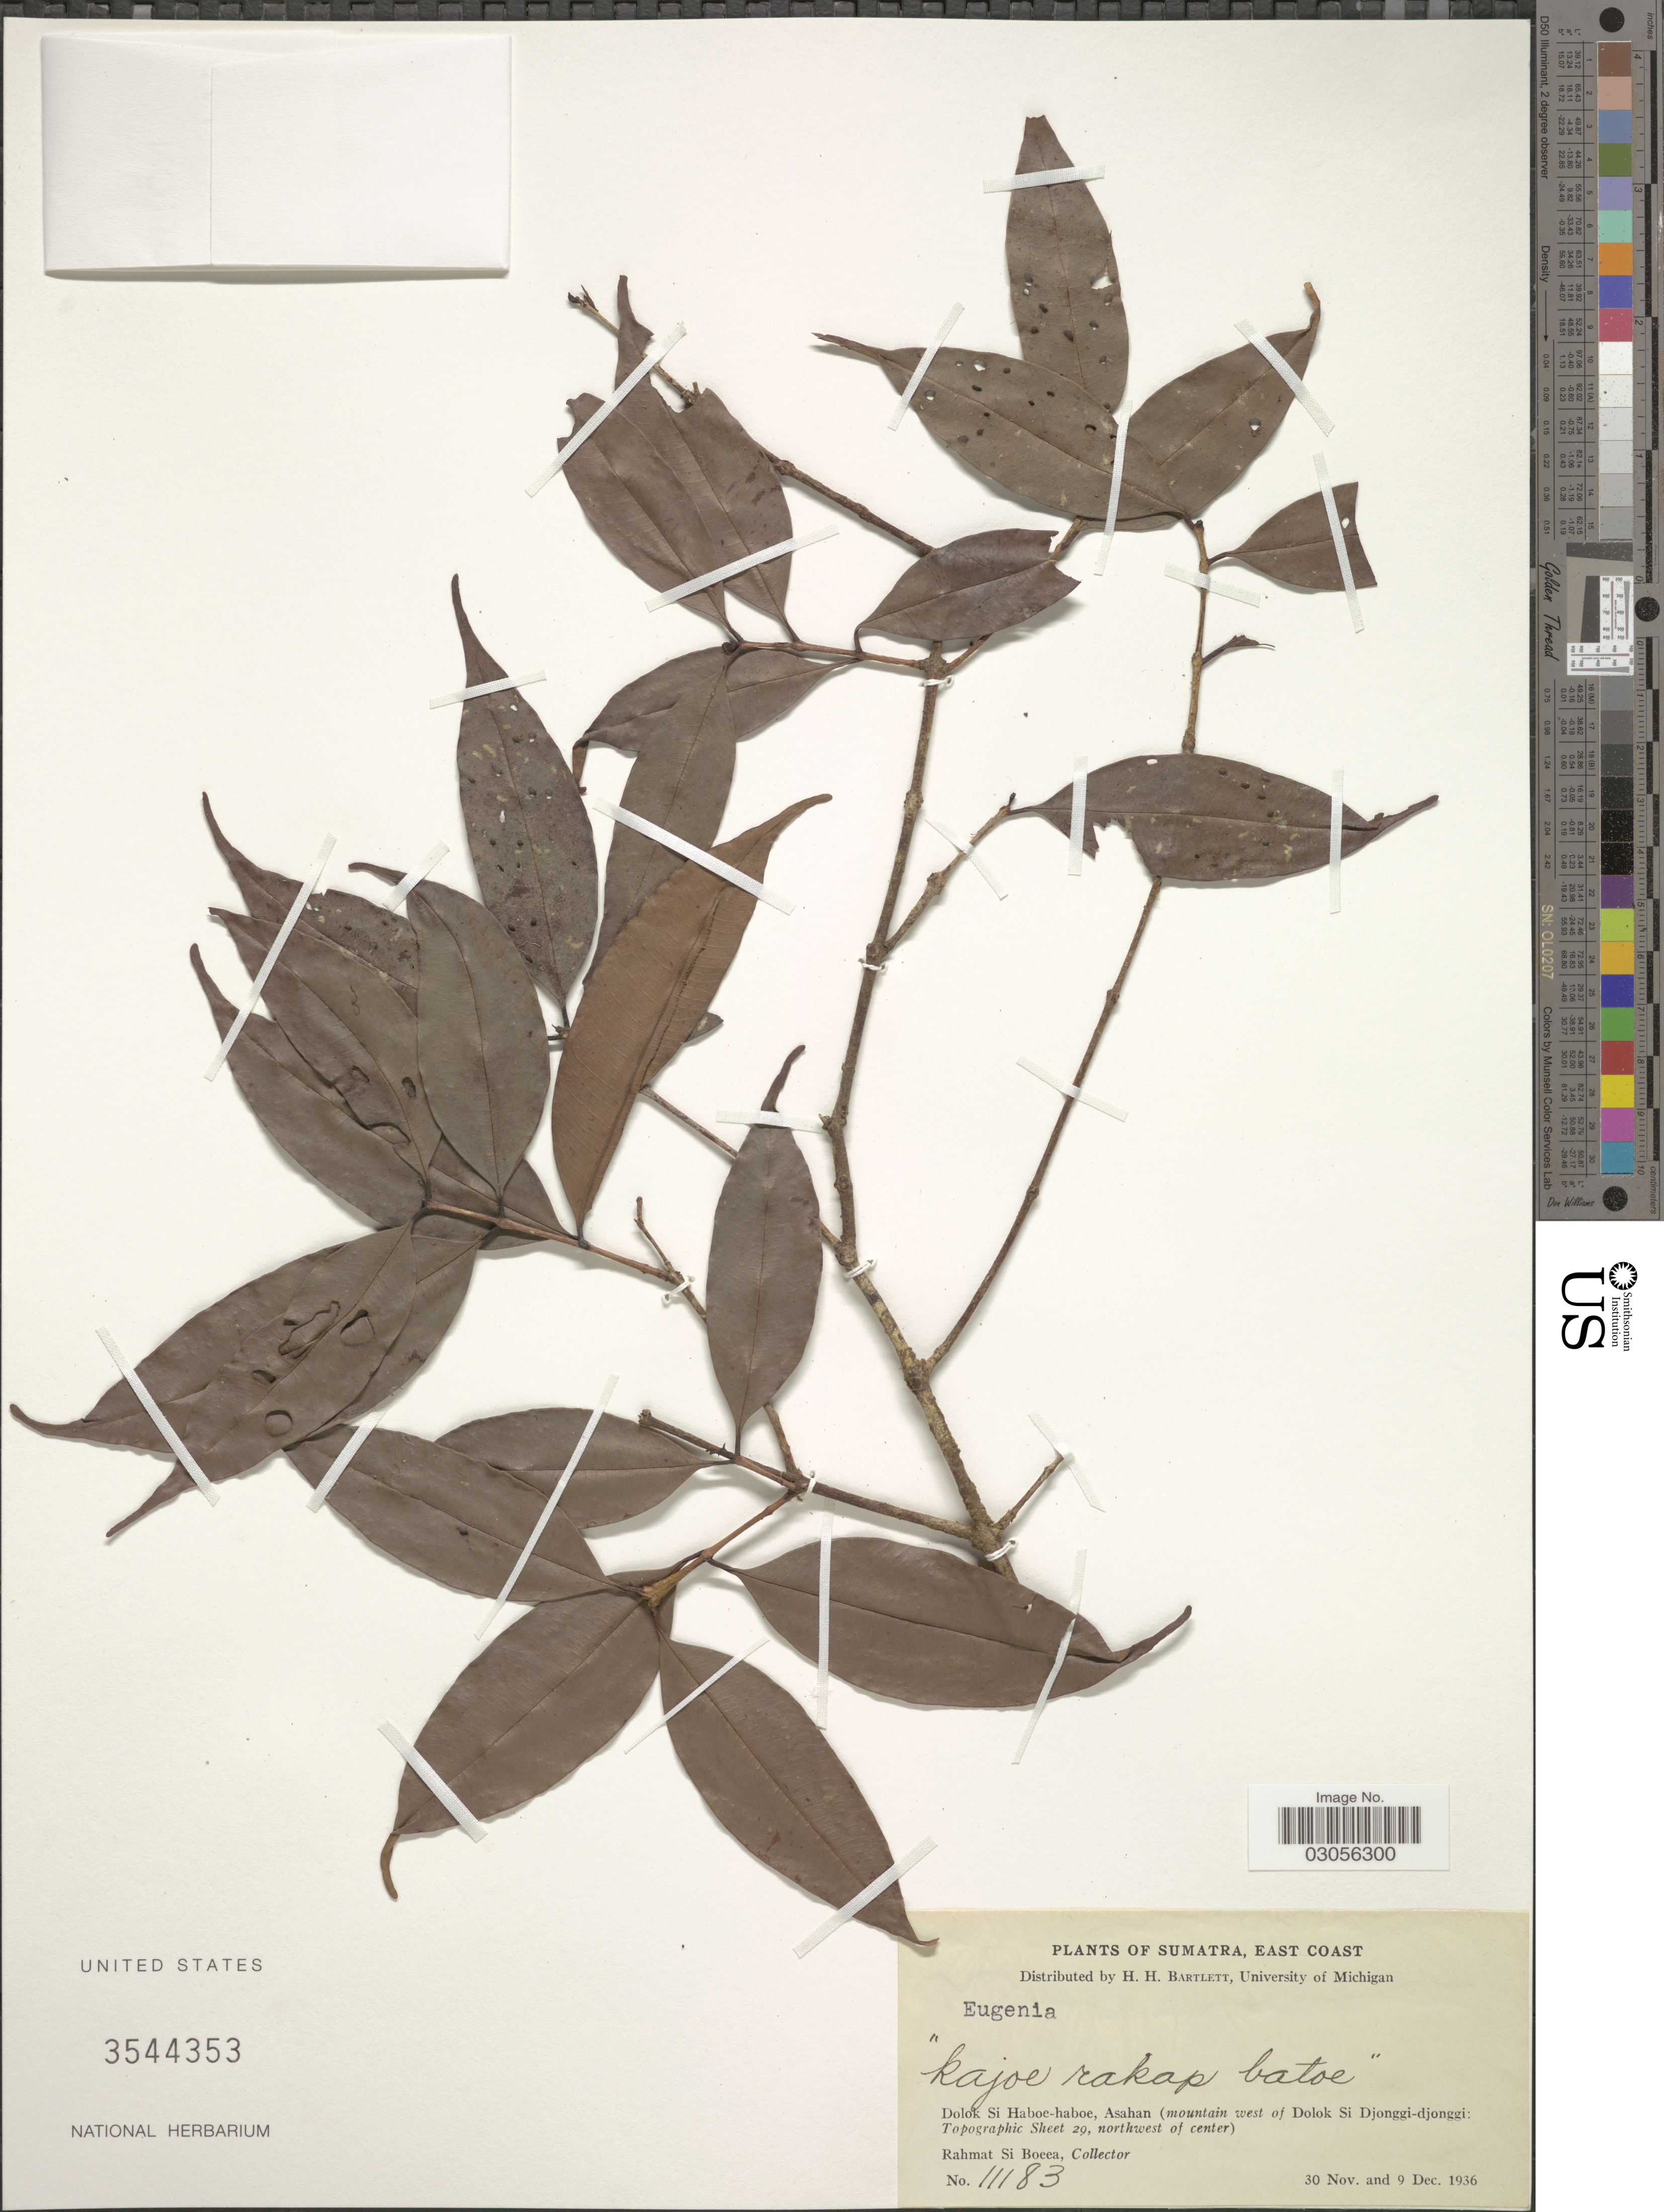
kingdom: Plantae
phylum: Tracheophyta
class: Magnoliopsida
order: Myrtales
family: Myrtaceae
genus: Syzygium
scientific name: Syzygium sp.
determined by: Strong, M. T., (US), Smithsonian Institution - National Museum of Natural History (UNITED STATES)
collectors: Rahmat Si Boeea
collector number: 11183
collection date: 1936-11-30/1936-12-09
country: Indonesia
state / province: Sumatra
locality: Sumatra, East Coast. Dolok Si Haboe-haboe, Asahan (mountain west of Dolok Si Djonggi-djonggi: Topographic Sheet 29, northwest of center).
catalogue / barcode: US 3544353